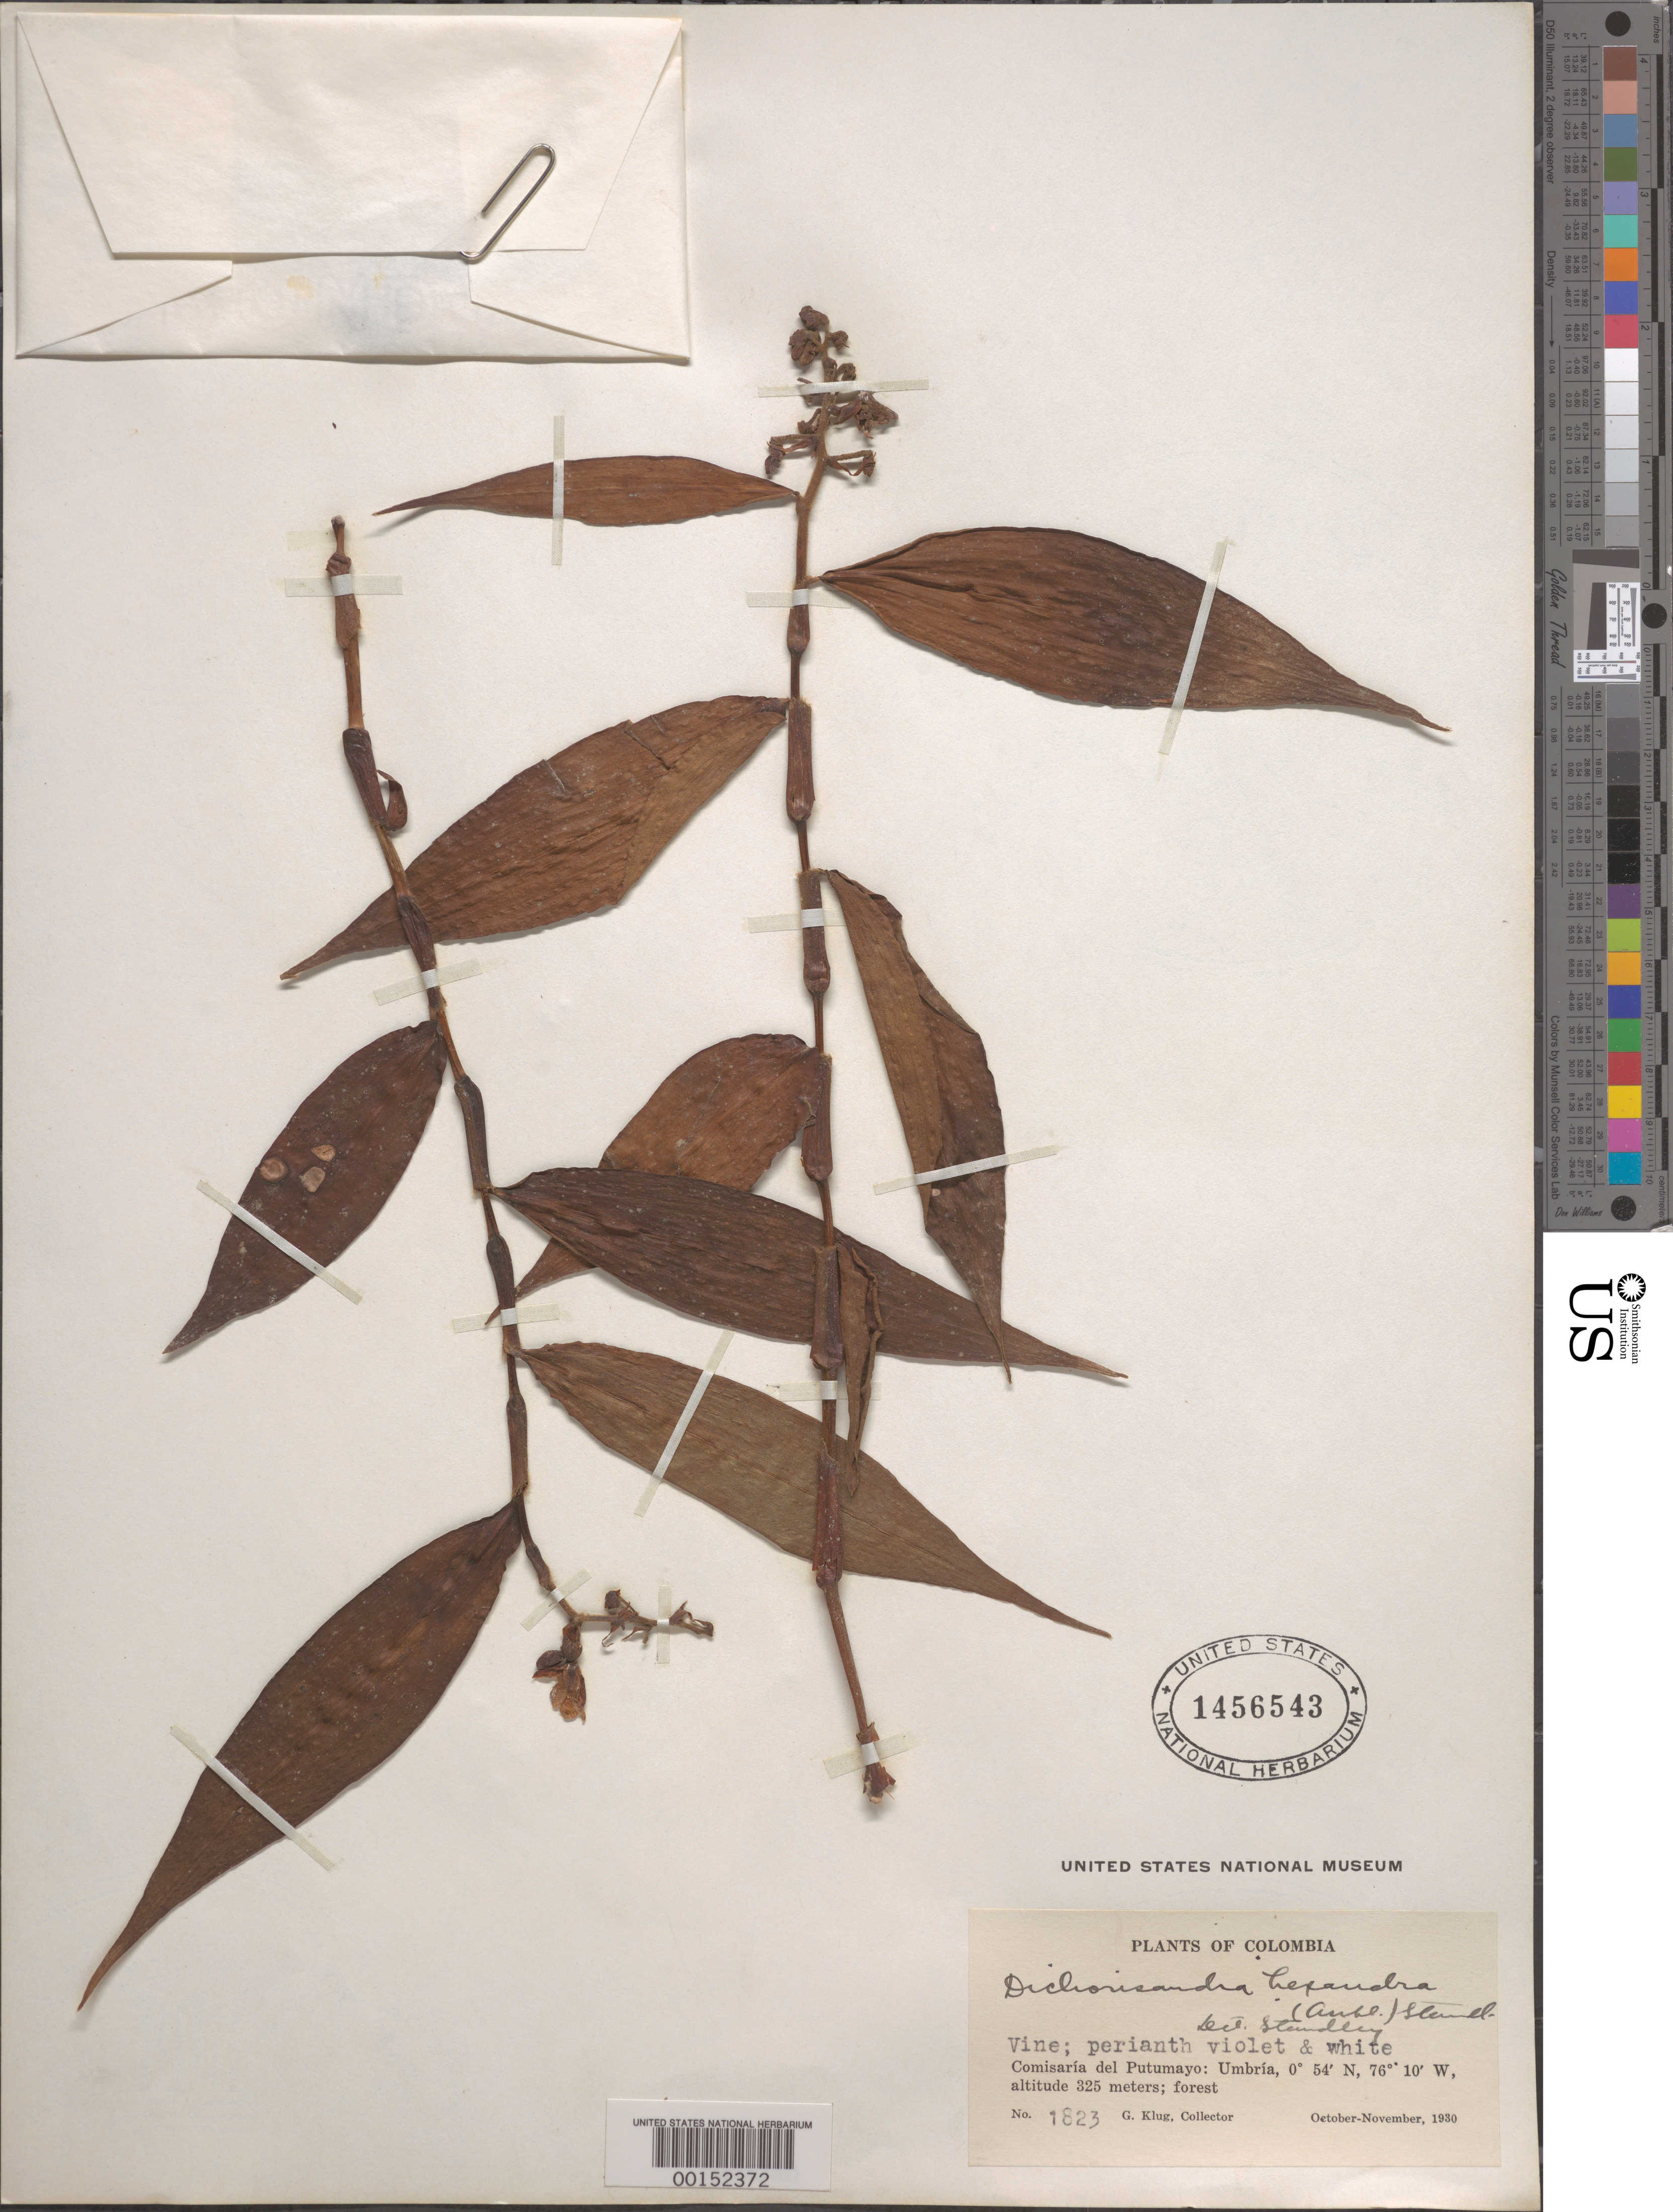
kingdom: Plantae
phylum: Tracheophyta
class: Liliopsida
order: Commelinales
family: Commelinaceae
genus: Dichorisandra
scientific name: Dichorisandra hexandra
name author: (Aubl.) Standl.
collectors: G. Klug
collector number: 1823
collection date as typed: Oct 1930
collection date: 1930-10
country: Colombia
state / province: Putumayo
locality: Umbria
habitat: Forest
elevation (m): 325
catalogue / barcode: US 1456543